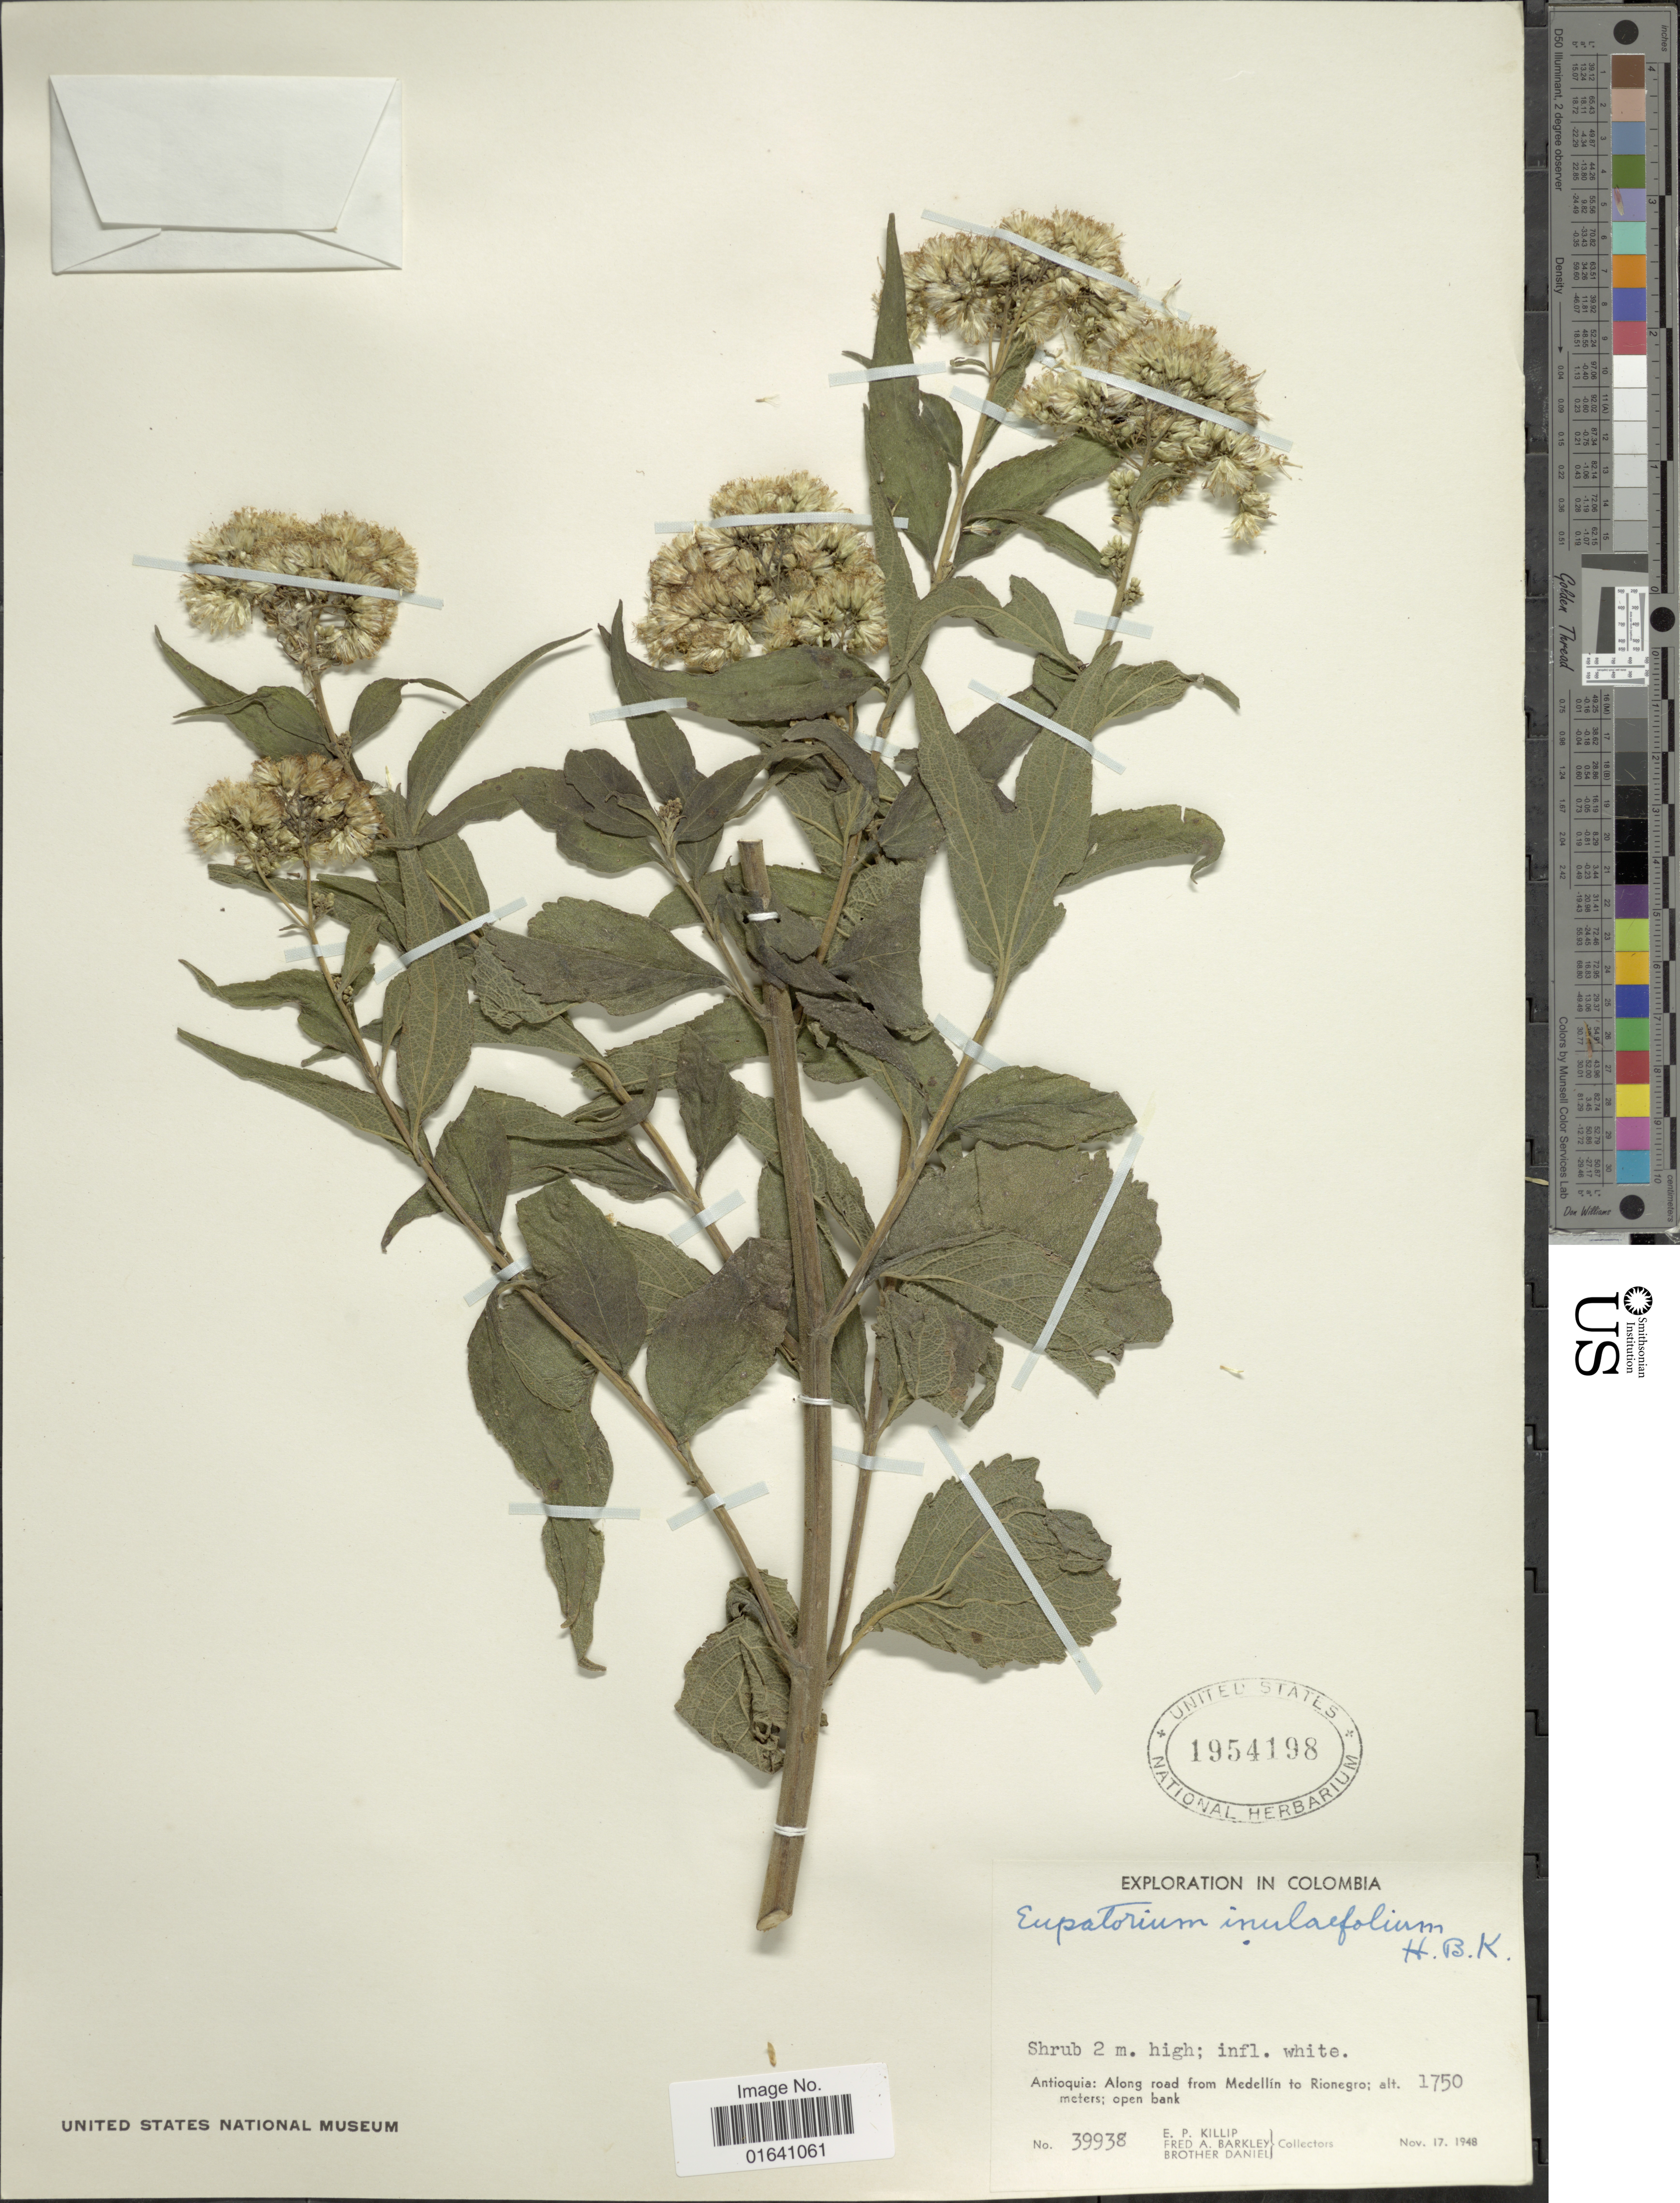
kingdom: Plantae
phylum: Tracheophyta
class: Magnoliopsida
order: Asterales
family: Asteraceae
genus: Austroeupatorium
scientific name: Austroeupatorium inulaefolium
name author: (Kunth) R.M. King & H. Rob.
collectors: E. P. Killip, F. A. Barkley & Bro. Daniel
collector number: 39938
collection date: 1948-11-17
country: Colombia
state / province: Antioquia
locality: Along road from Medellín to Rionegro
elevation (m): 1750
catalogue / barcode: US 1954198